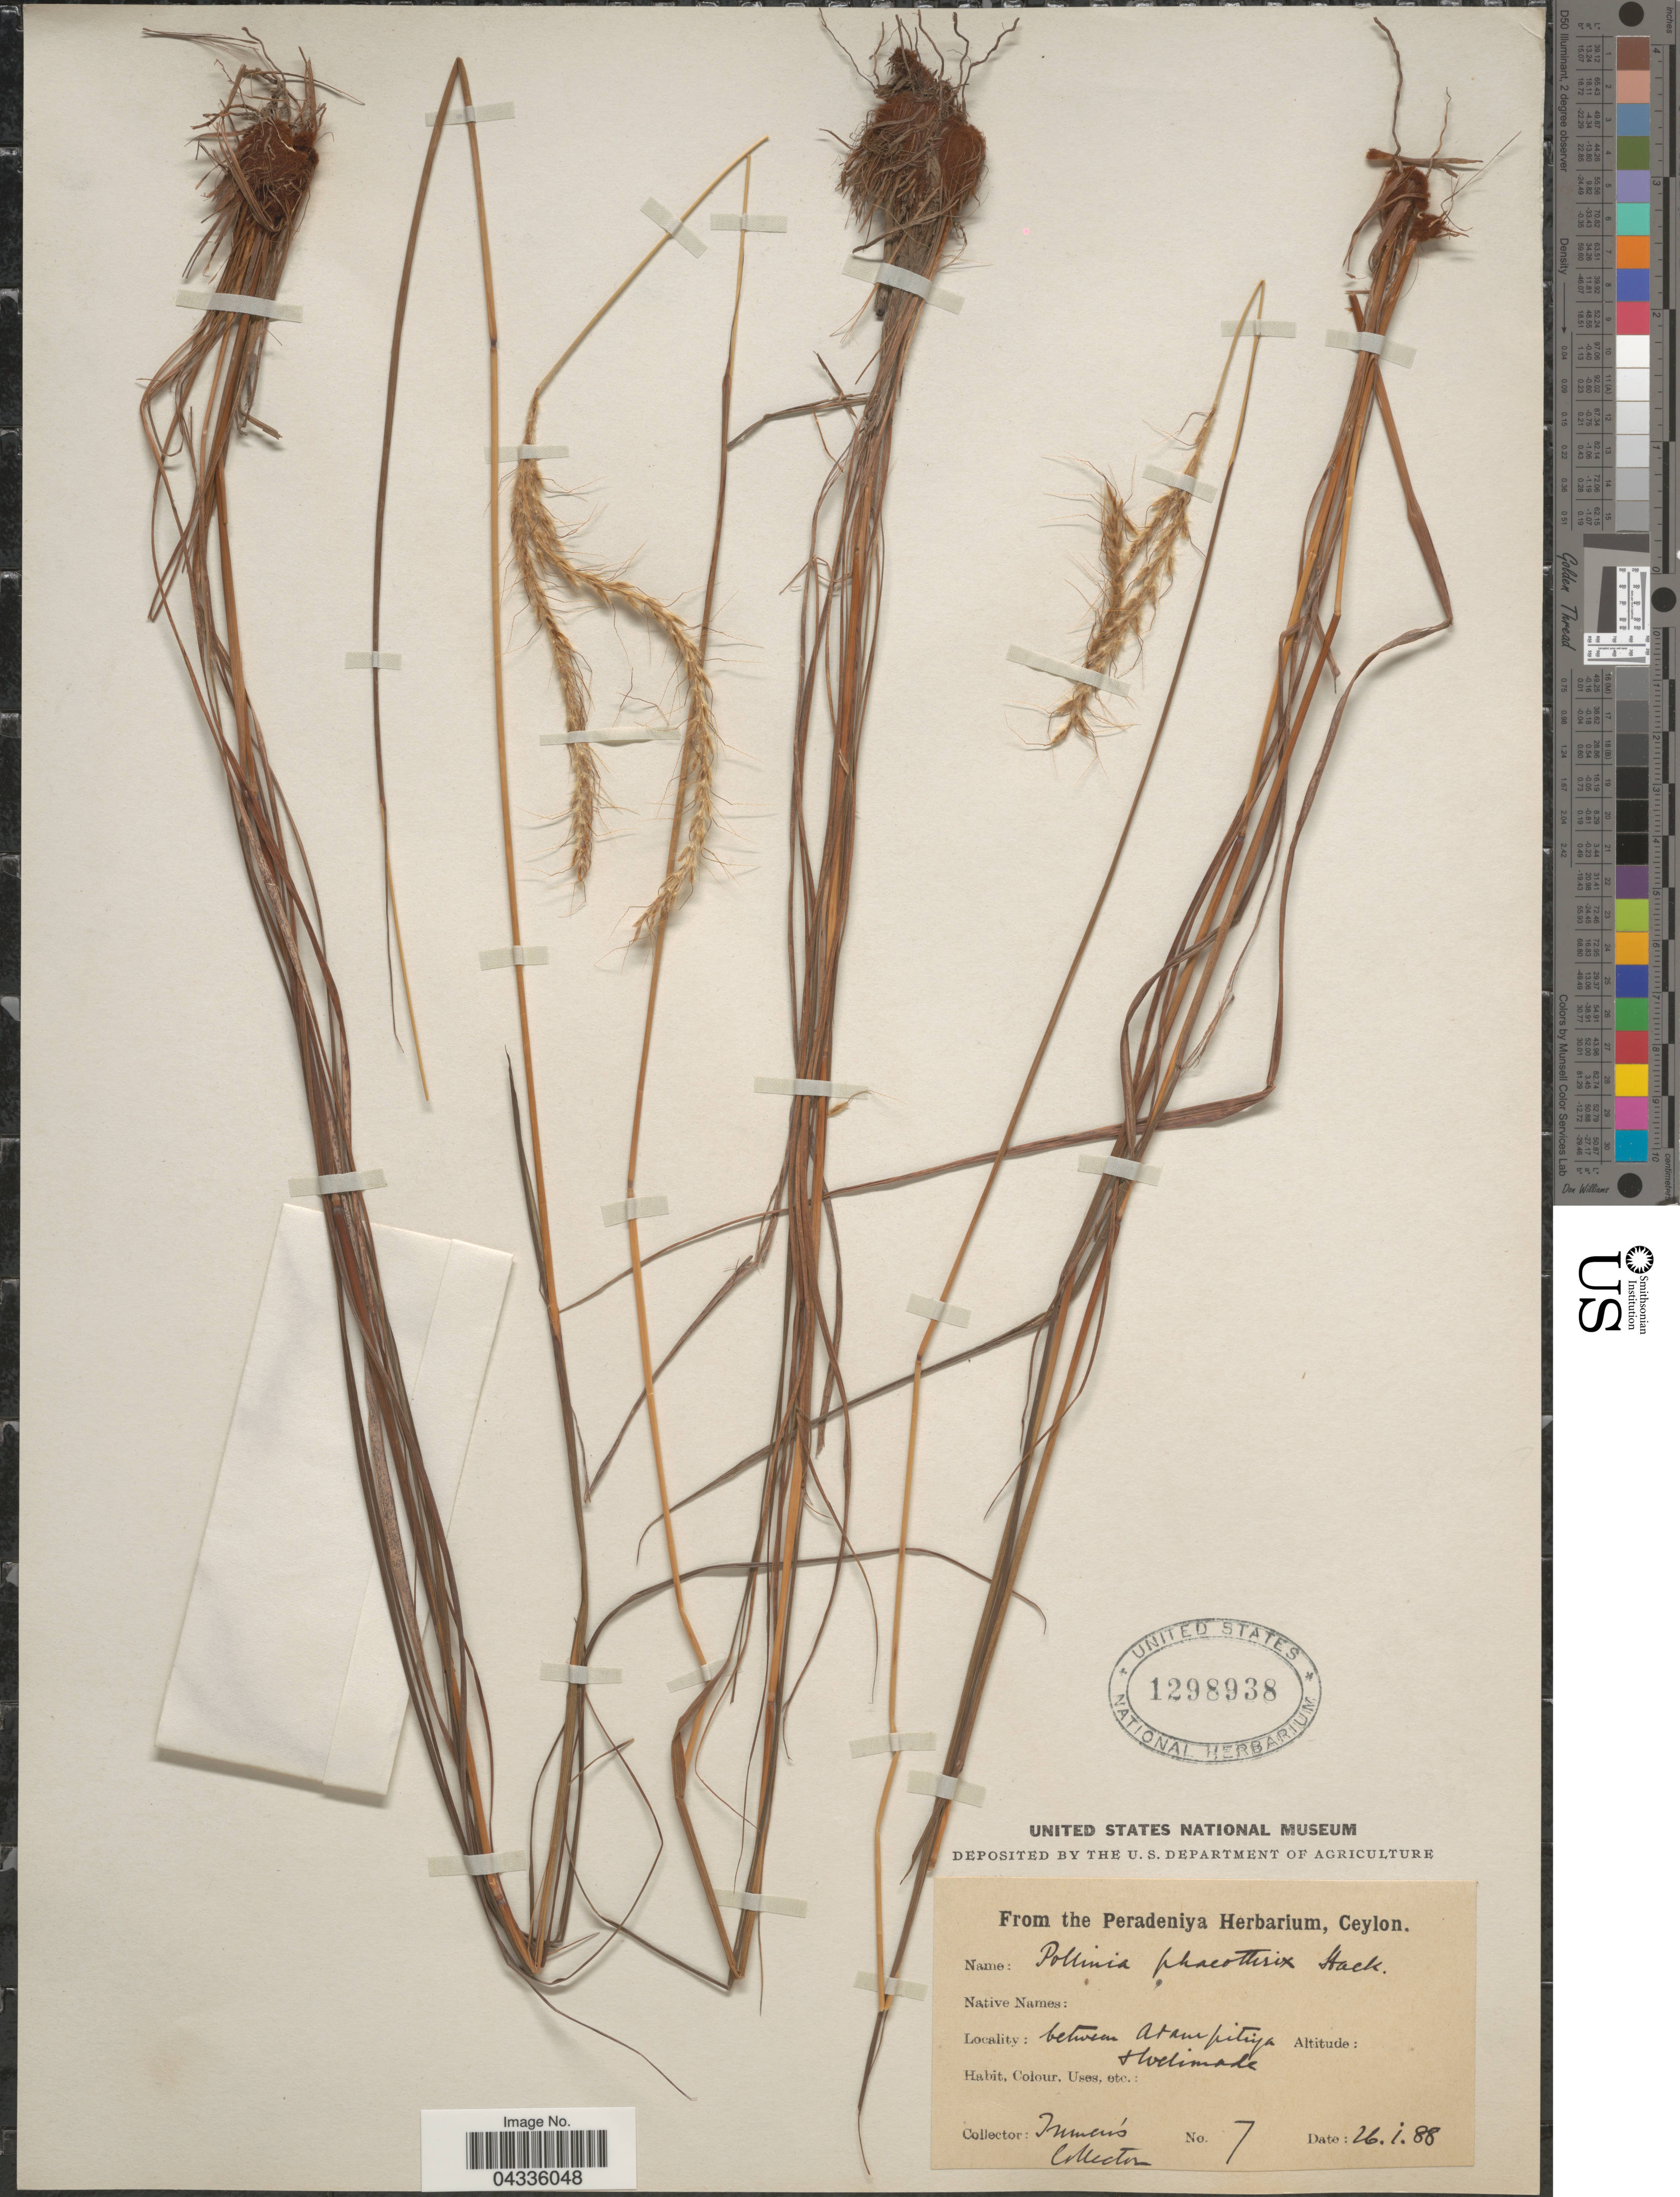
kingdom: Plantae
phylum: Tracheophyta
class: Liliopsida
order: Poales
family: Poaceae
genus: Eulalia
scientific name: Eulalia phaeothrix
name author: (Hack.) Kuntze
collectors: Trimen's collector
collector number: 7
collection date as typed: Transcribed d/m/y: 26/1/88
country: Sri Lanka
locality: Between Atampitiya + Welimada.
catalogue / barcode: US 1298938